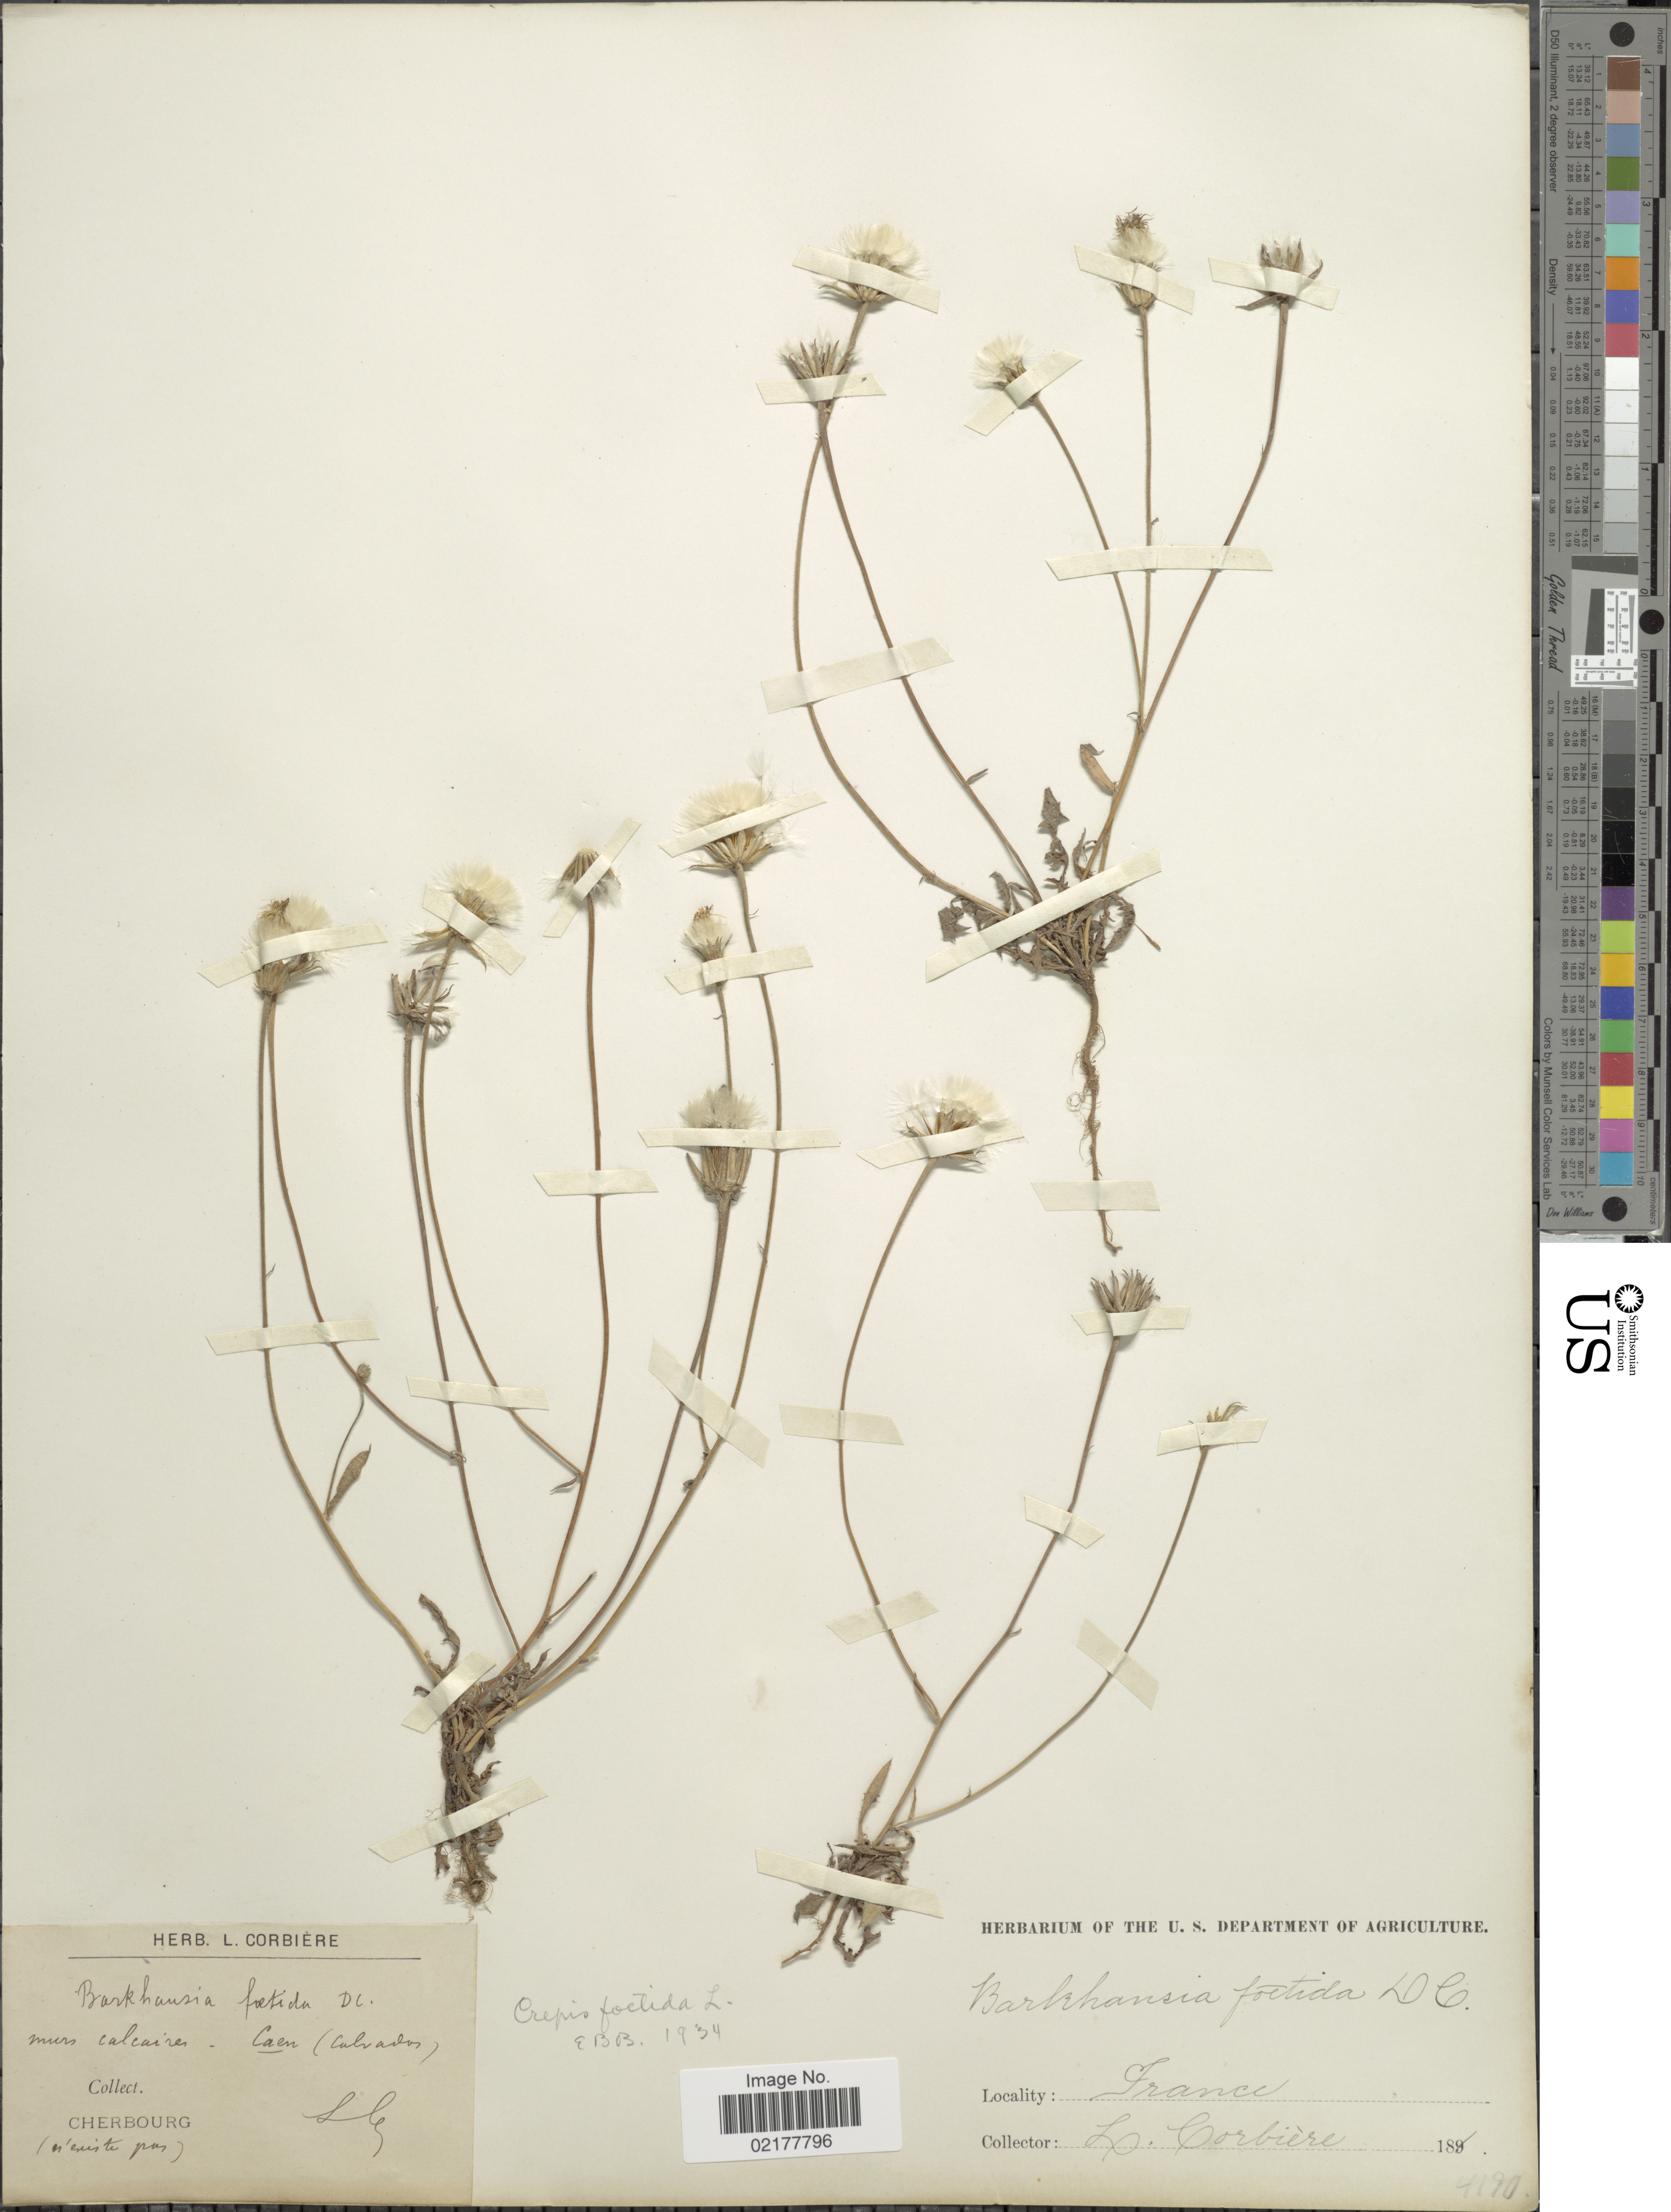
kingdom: Plantae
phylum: Tracheophyta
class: Magnoliopsida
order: Asterales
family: Asteraceae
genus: Crepis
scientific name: Crepis foetida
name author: L.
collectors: L. Corbière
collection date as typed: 188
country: France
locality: Caen (Calvados) Cherbourg [unsure placement]